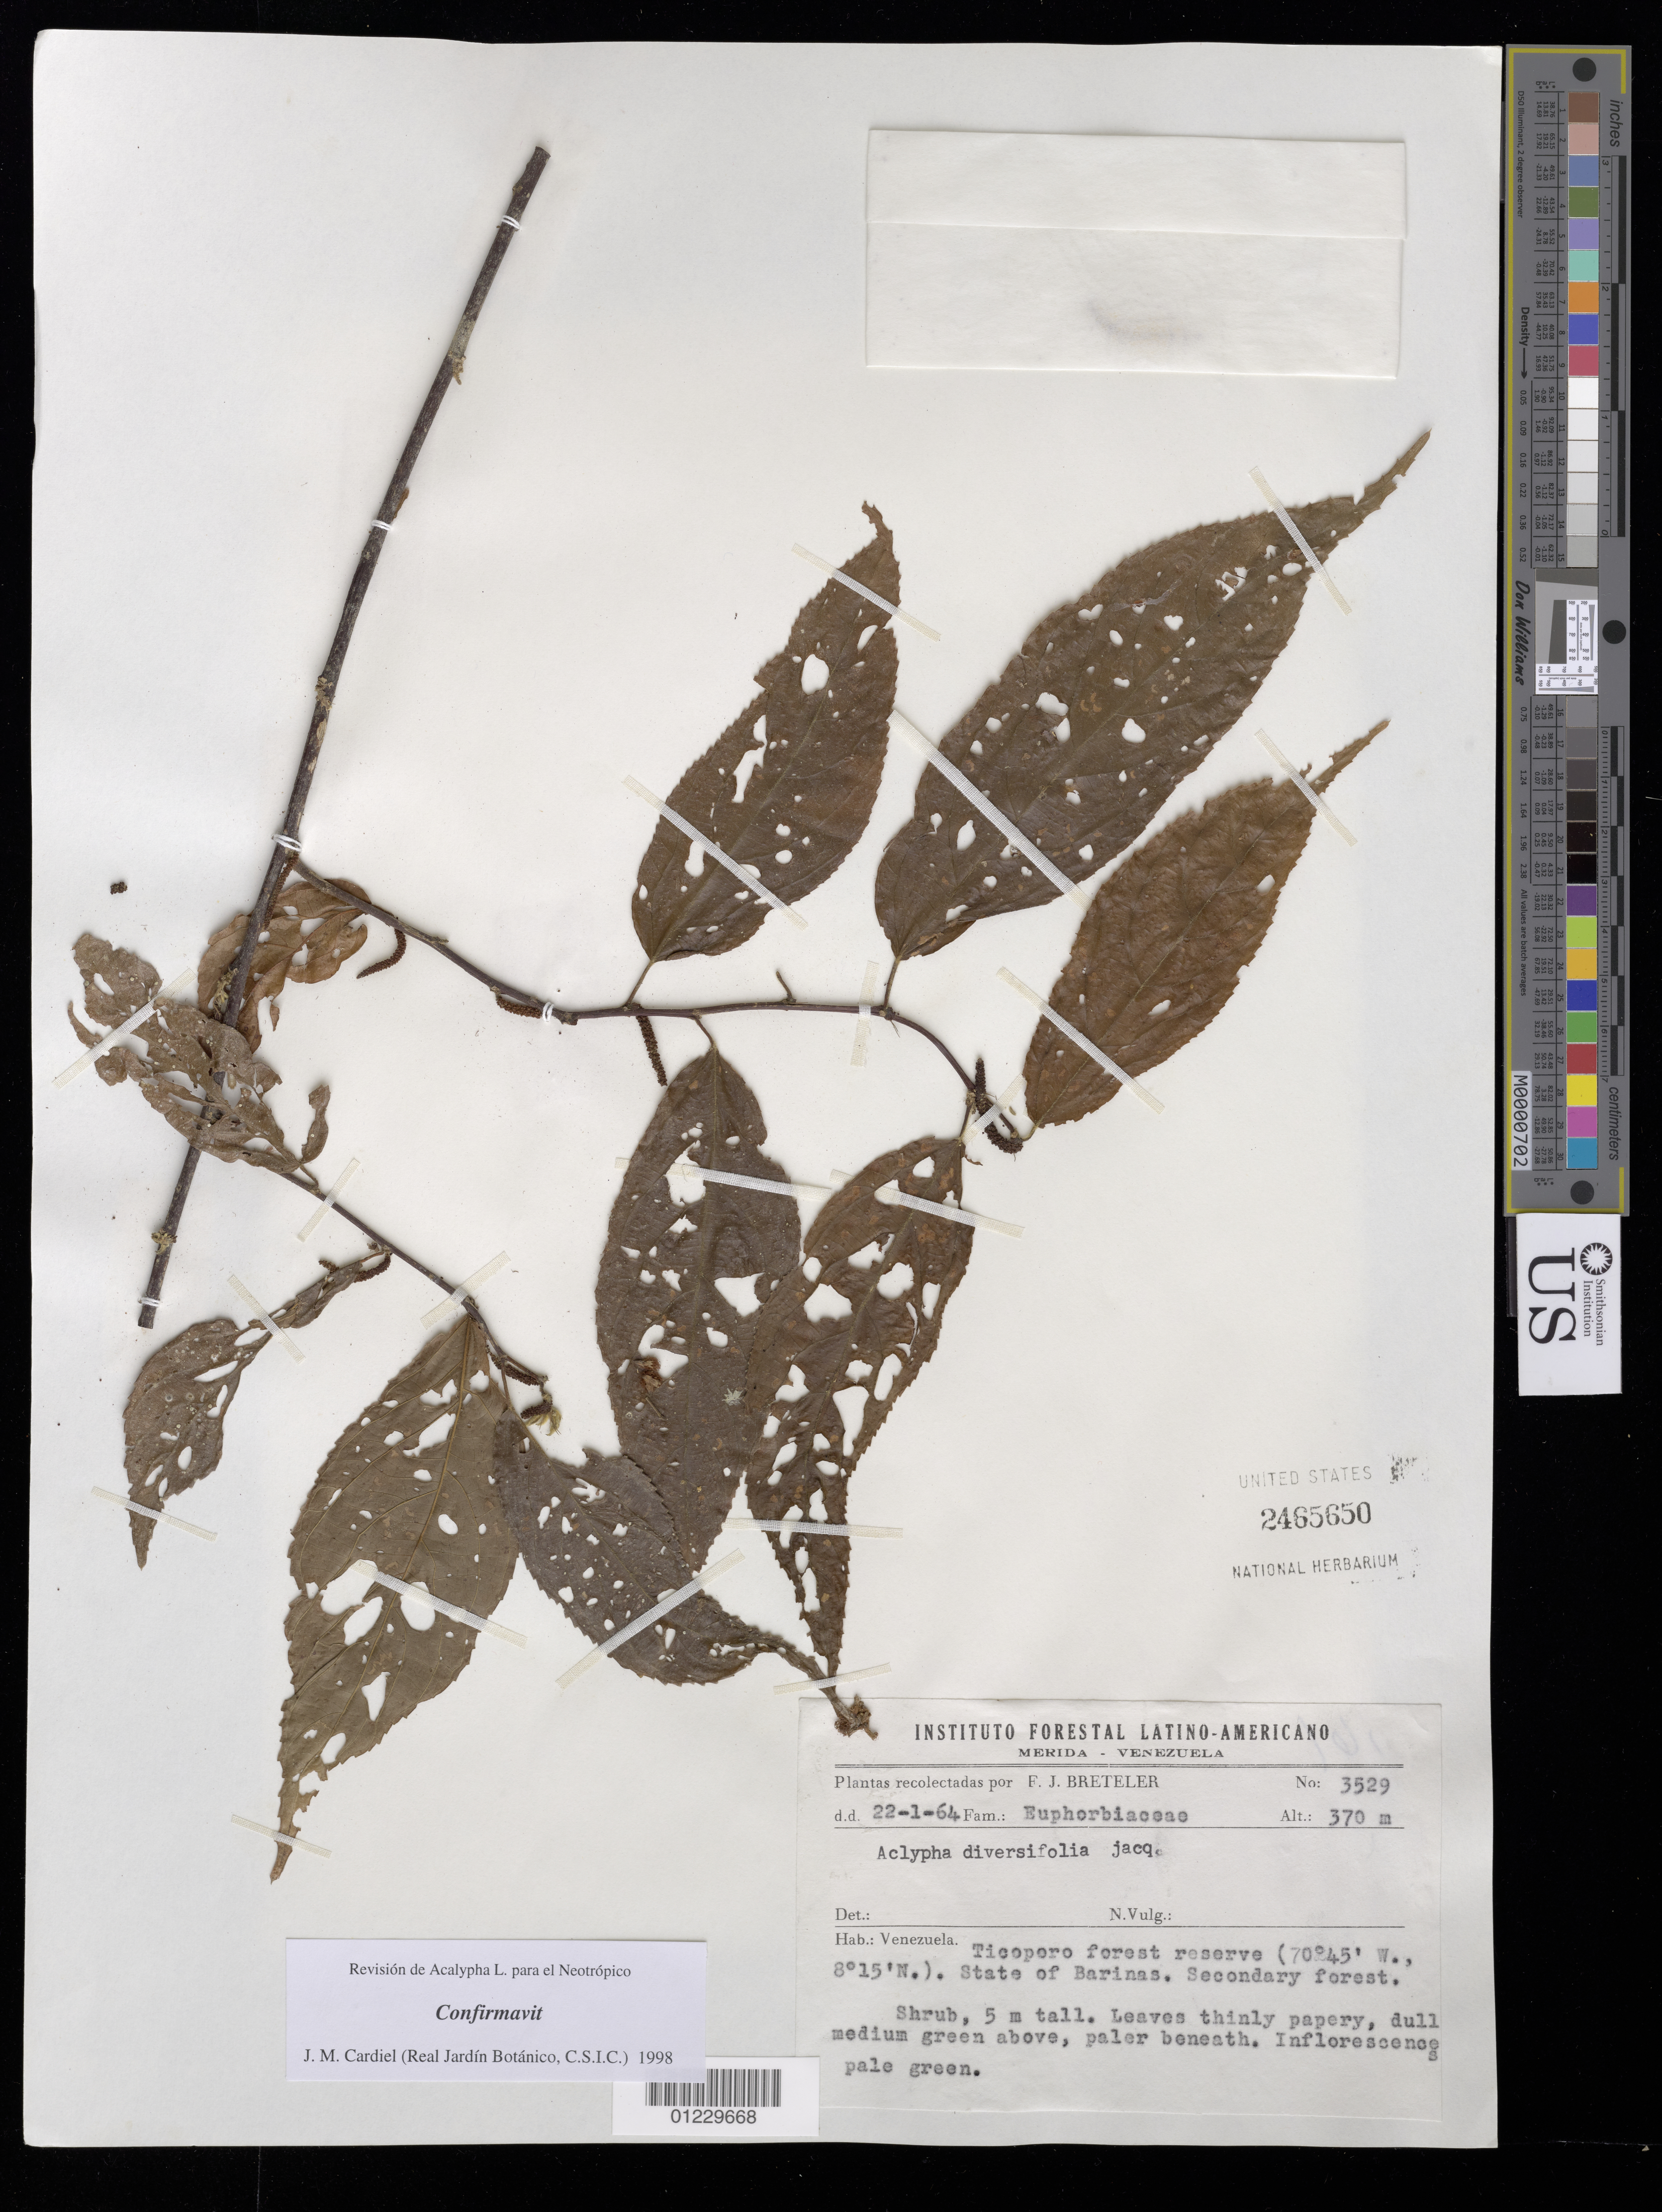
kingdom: Plantae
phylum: Tracheophyta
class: Magnoliopsida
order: Malpighiales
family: Euphorbiaceae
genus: Acalypha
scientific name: Acalypha diversifolia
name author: Jacq.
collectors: F. J. Breteler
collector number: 3529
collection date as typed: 22 Jan 1964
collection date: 1964-01-22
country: Venezuela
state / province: Barinas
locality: Ticoporo forest reserve.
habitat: Shrub.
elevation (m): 370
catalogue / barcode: US 2465650